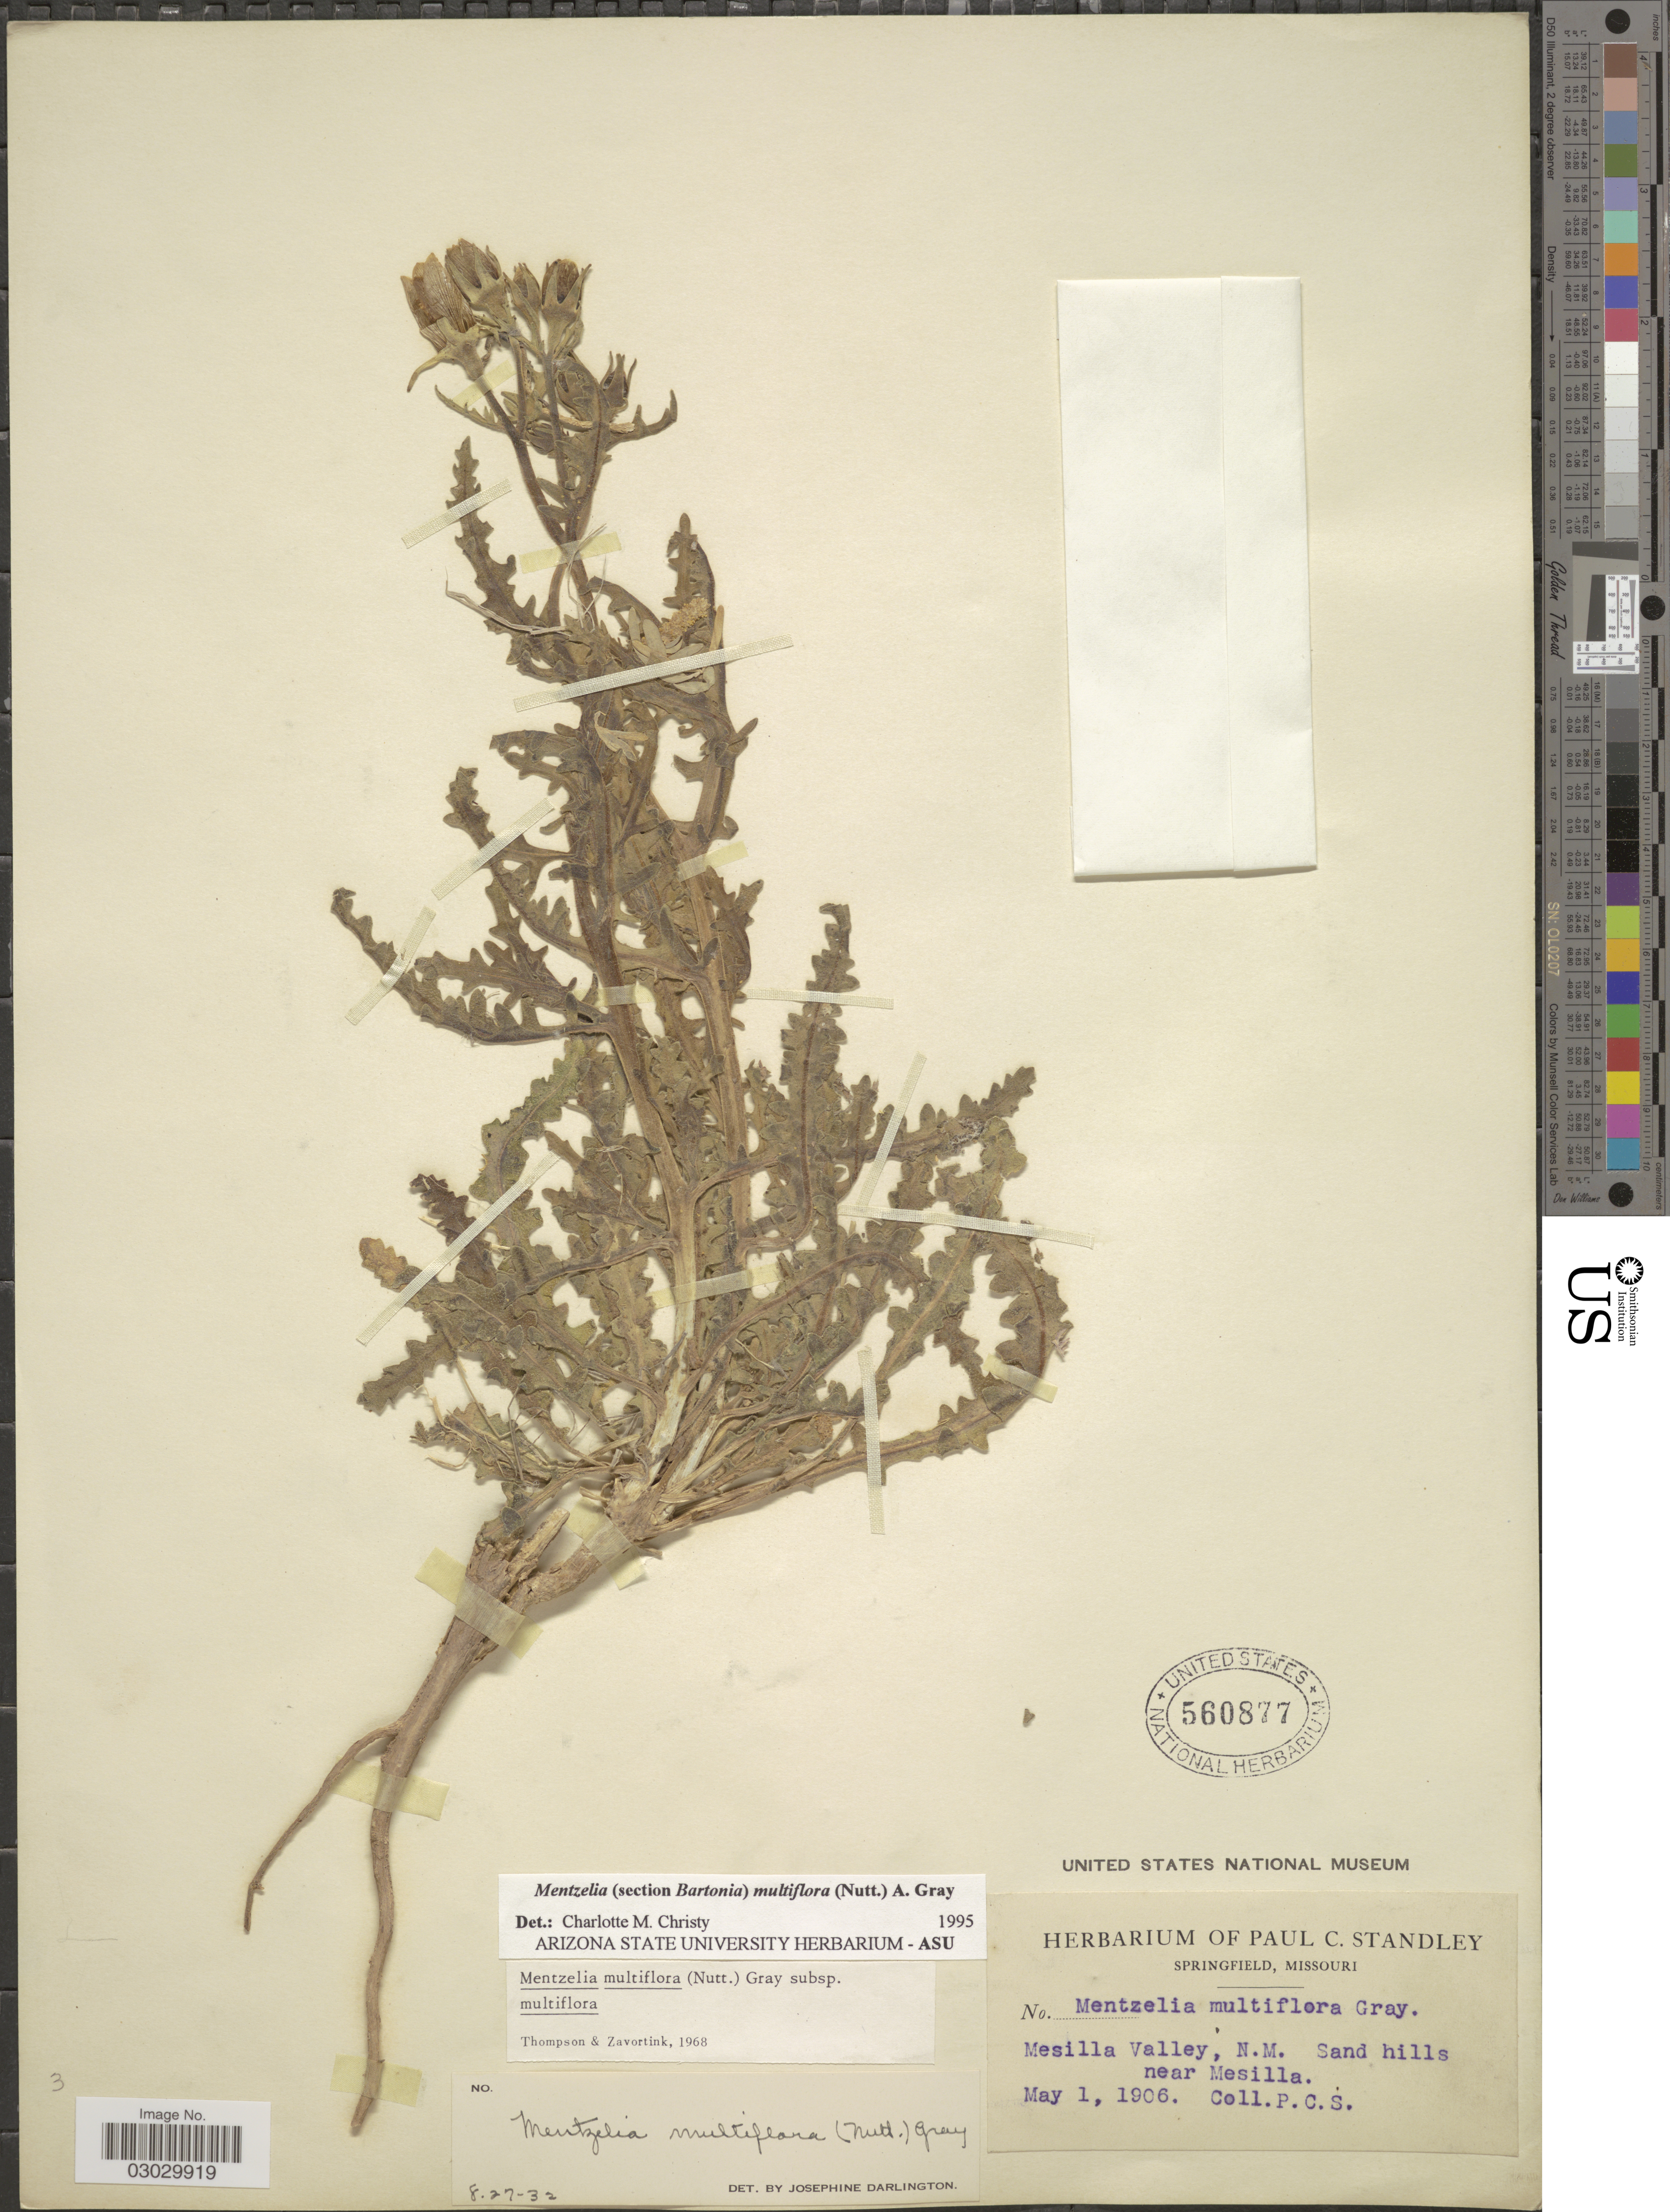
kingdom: Plantae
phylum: Tracheophyta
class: Magnoliopsida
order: Cornales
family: Loasaceae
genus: Mentzelia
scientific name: Mentzelia multiflora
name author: (Nutt.) A. Gray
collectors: P. C. Standley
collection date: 1906-05-01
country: United States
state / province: New Mexico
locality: Mesilla Valley. Sand hills near Mesilla.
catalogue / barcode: US 560877